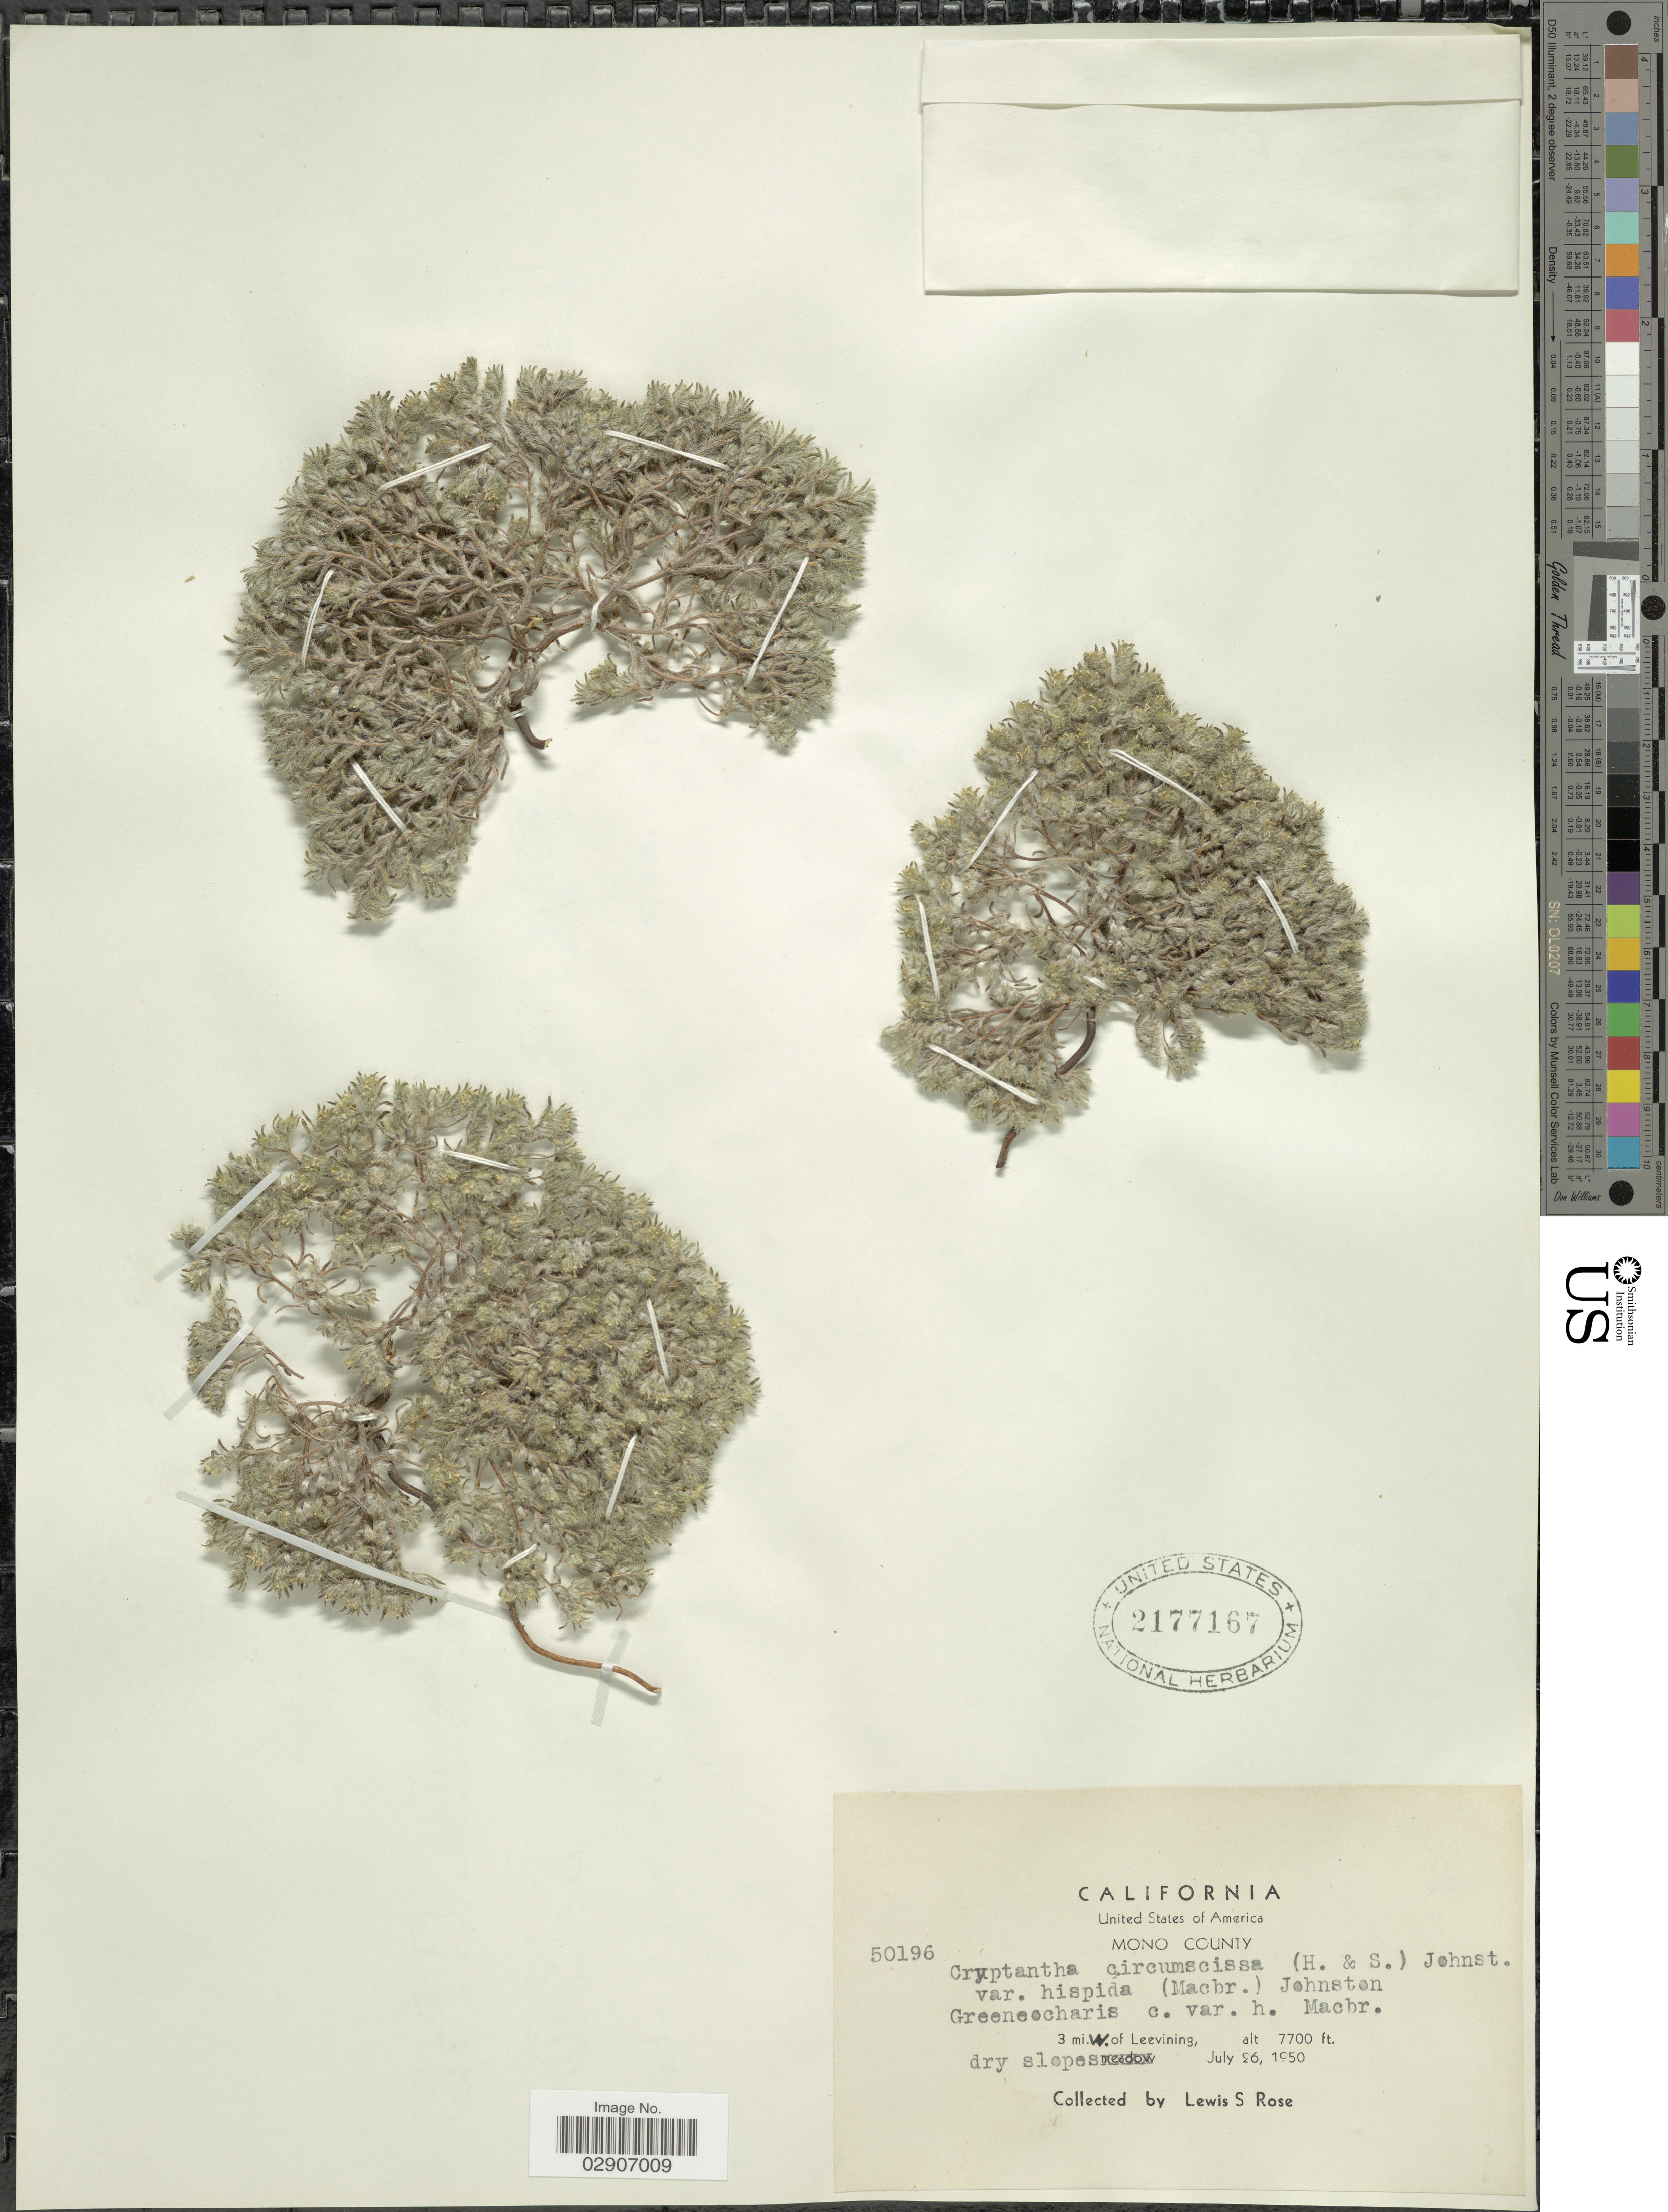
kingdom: Plantae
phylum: Tracheophyta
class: Magnoliopsida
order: Boraginales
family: Boraginaceae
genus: Cryptantha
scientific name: Cryptantha circumscissa var. hispida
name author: (J.F. Macbr.) I.M. Johnst.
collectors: L. S. Rose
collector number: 50196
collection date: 1950-07-26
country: United States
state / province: California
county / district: Mono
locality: Mono County. 3 mi. W. of Leevining.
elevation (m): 2347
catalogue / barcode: US 2177167